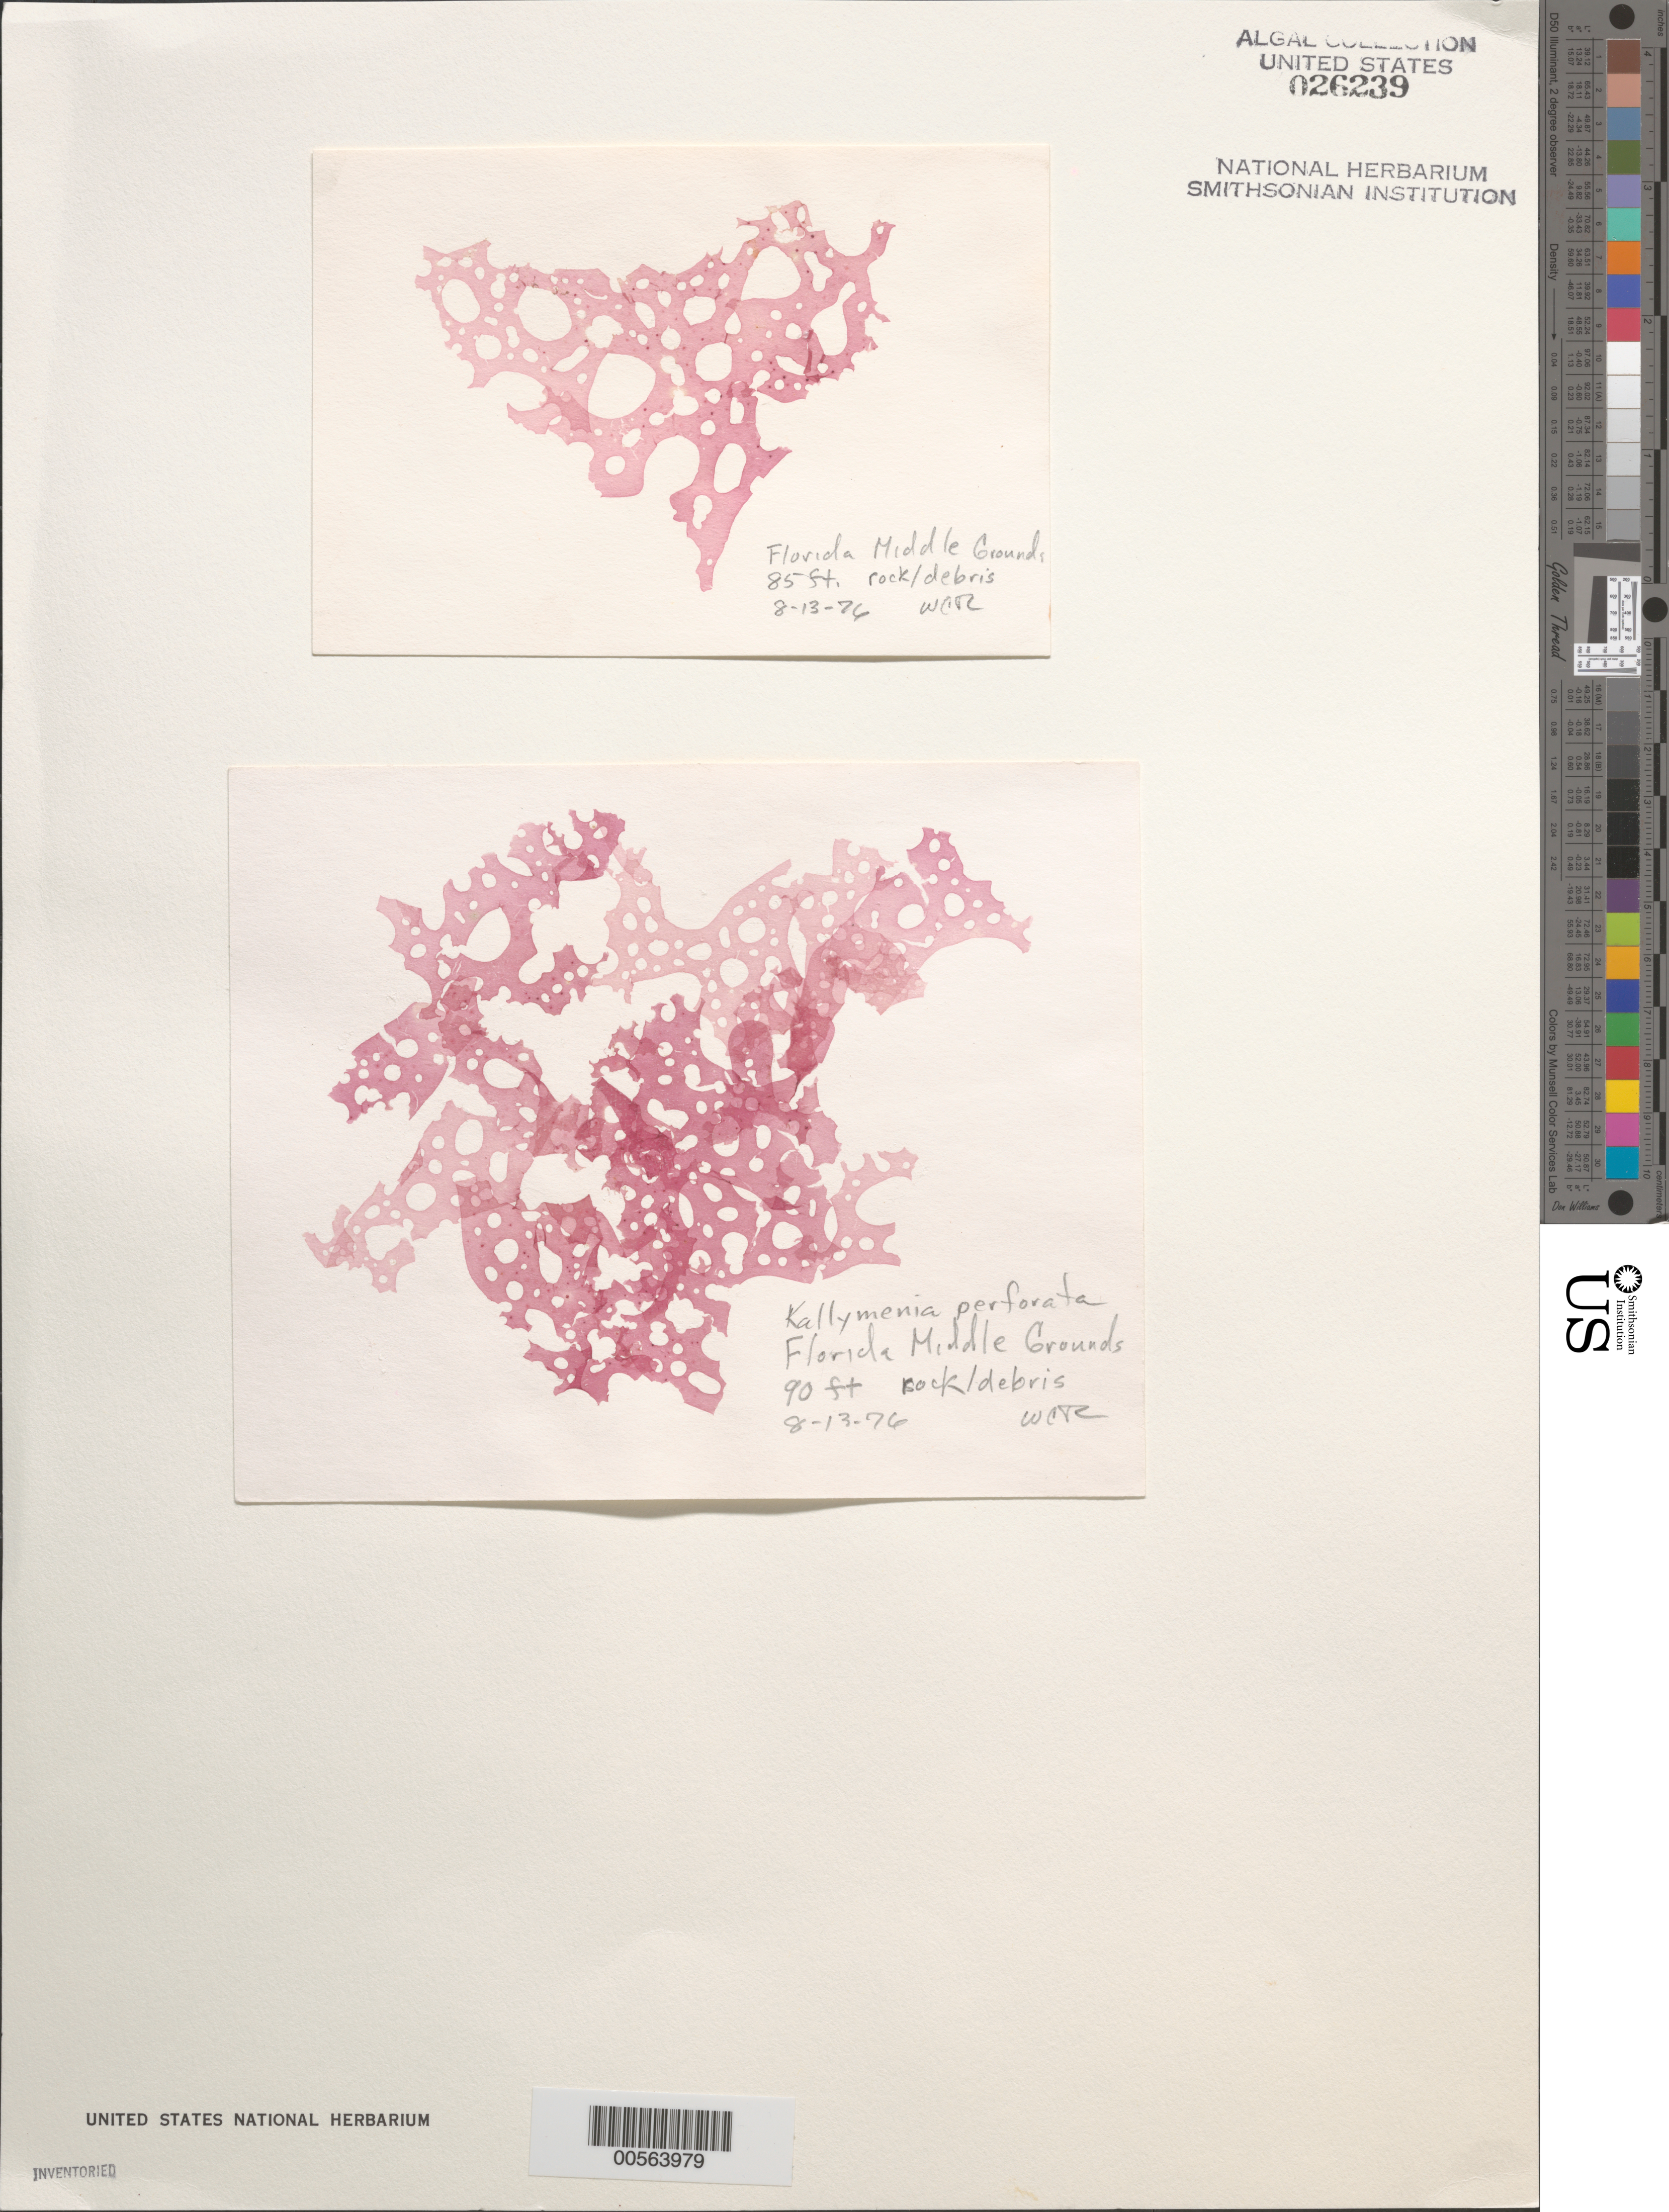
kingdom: Plantae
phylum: Rhodophyta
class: Florideophyceae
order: Gigartinales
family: Kallymeniaceae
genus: Kallymenia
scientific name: Kallymenia perforata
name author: J. Agardh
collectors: W. C. Roth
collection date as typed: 13 Aug 1976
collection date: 1976-08-13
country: United States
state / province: Florida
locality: Florida Middle Grounds, Gulf of Mexico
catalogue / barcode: US 26239